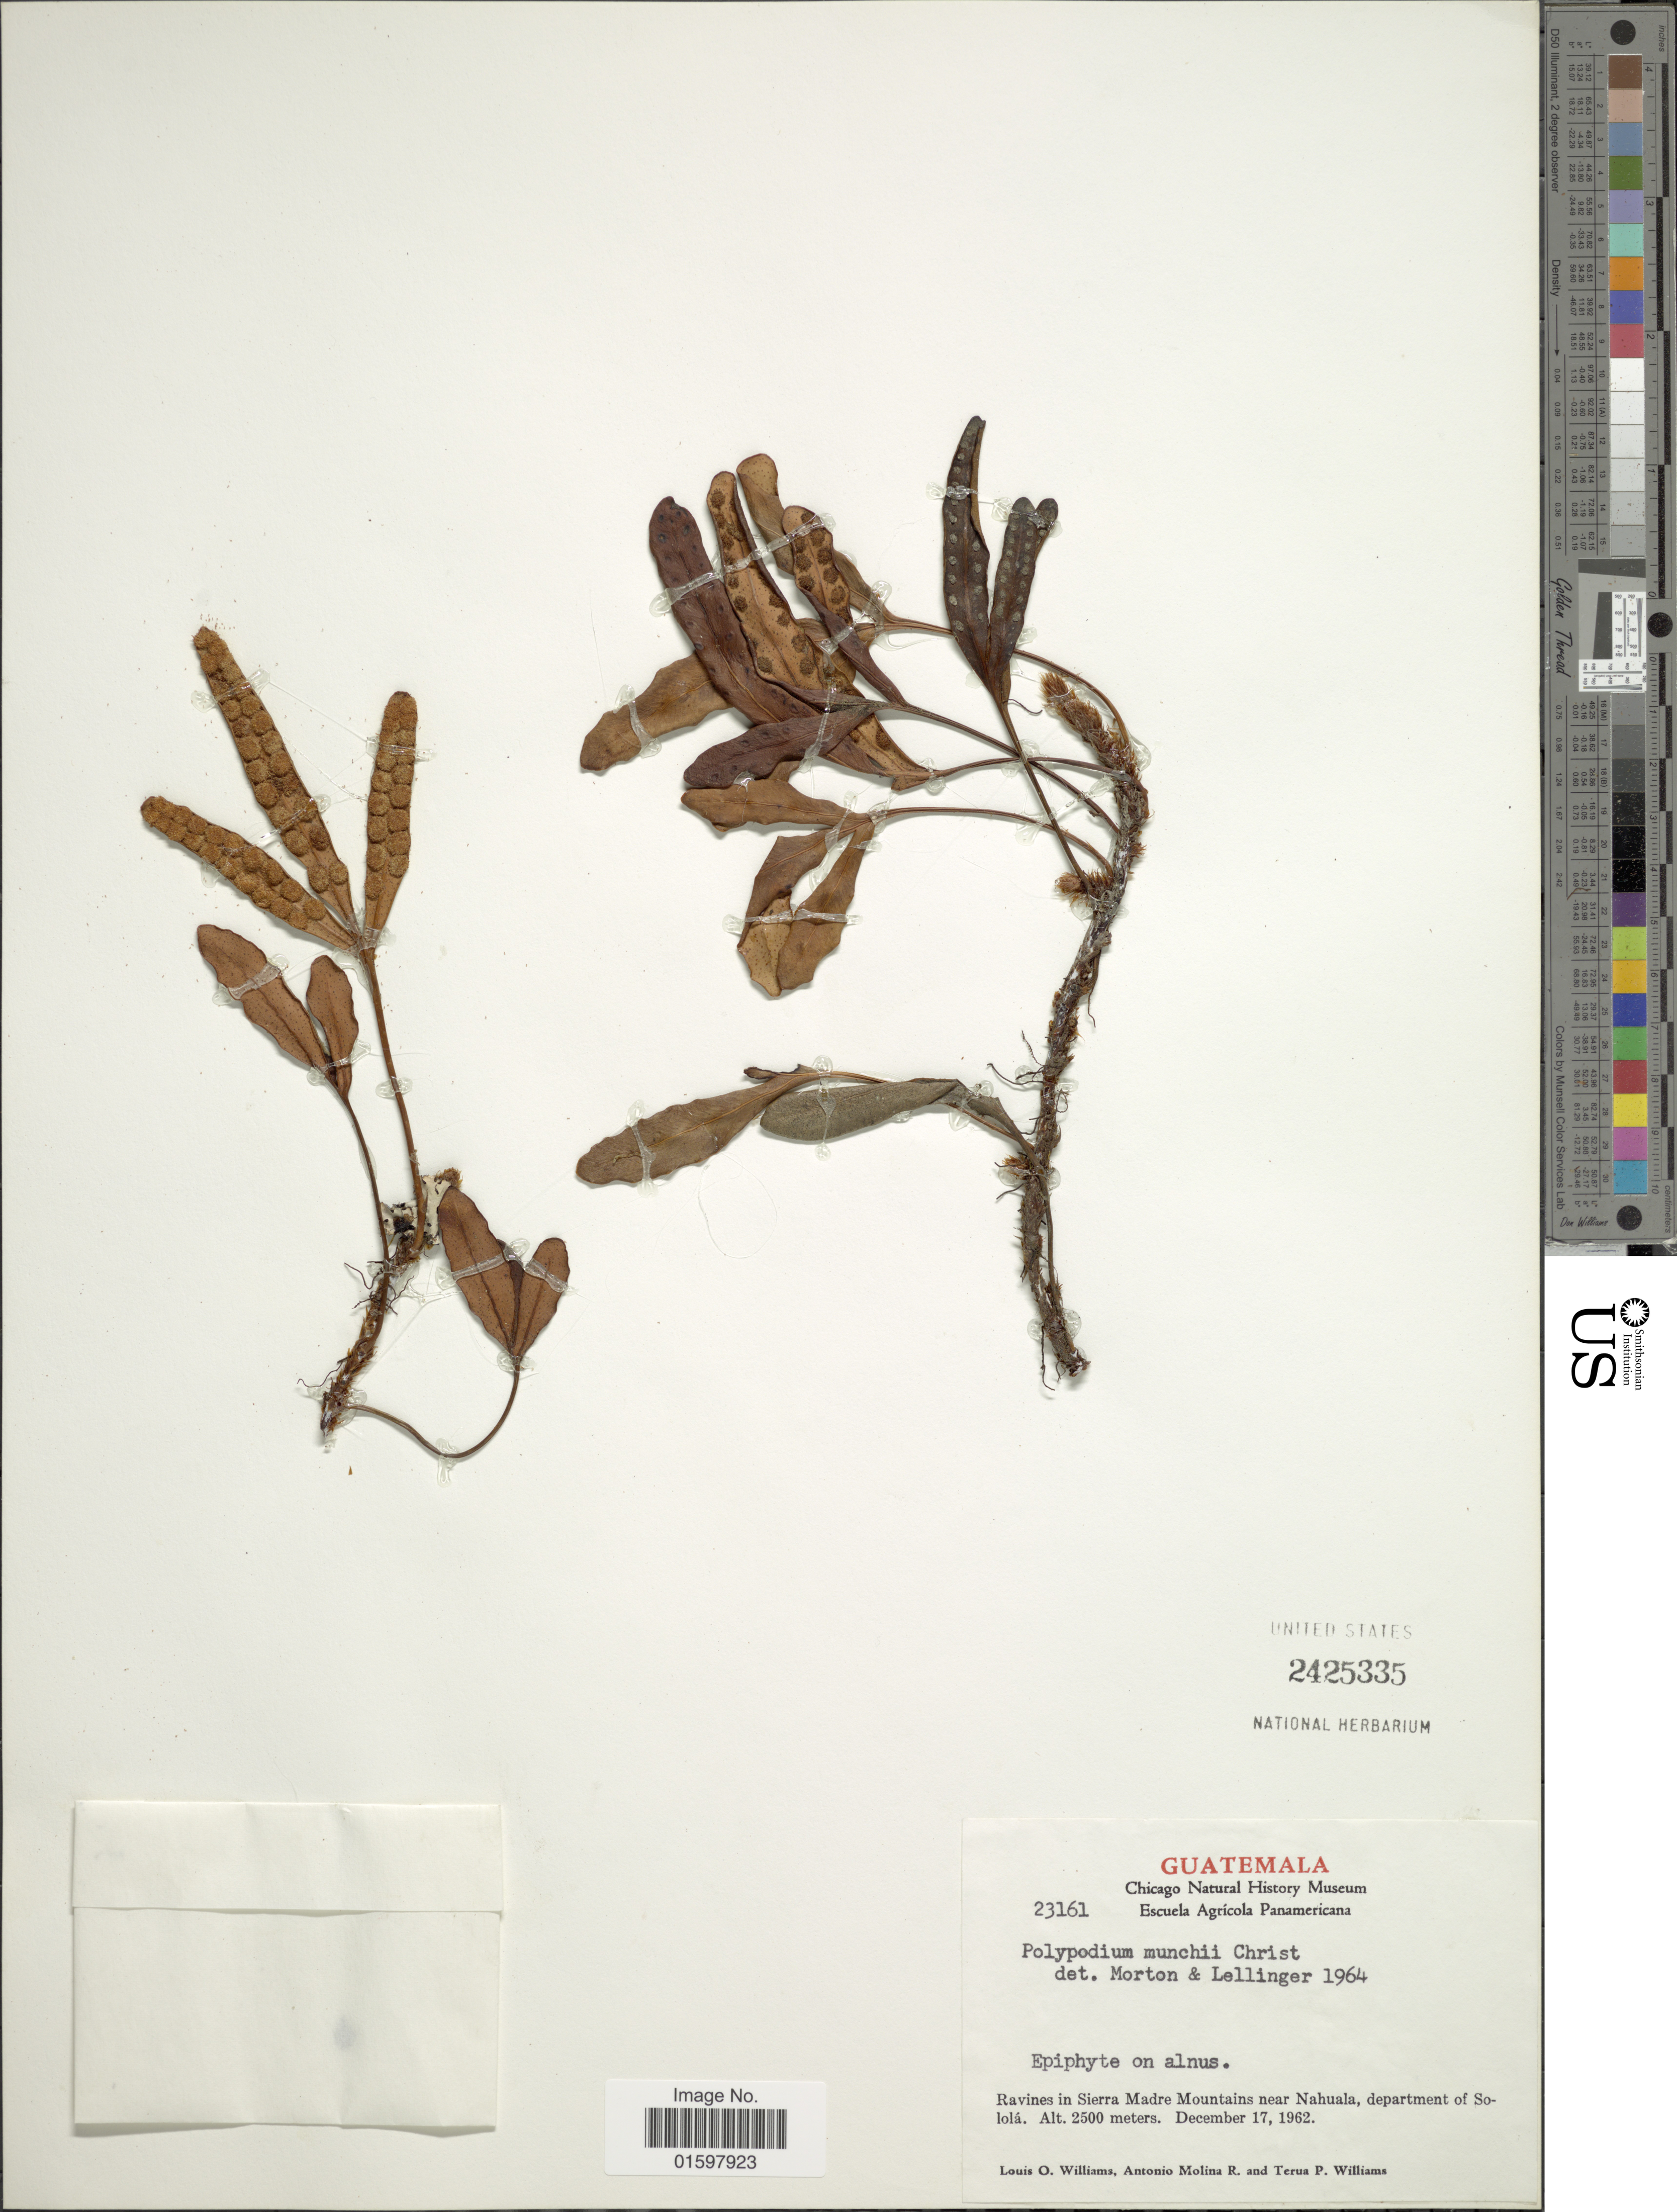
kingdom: Plantae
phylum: Tracheophyta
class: Polypodiopsida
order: Polypodiales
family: Polypodiaceae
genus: Pleopeltis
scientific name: Pleopeltis muenchii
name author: (Christ) A.R. Sm.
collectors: L. O. Williams, A. Molina R. & T. P. Williams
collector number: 23161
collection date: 1962-12-17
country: Guatemala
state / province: Sololá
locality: Ravines in Sierra <adre Mountains near Nahuala, department of Sololá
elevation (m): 2500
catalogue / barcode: US 2425335